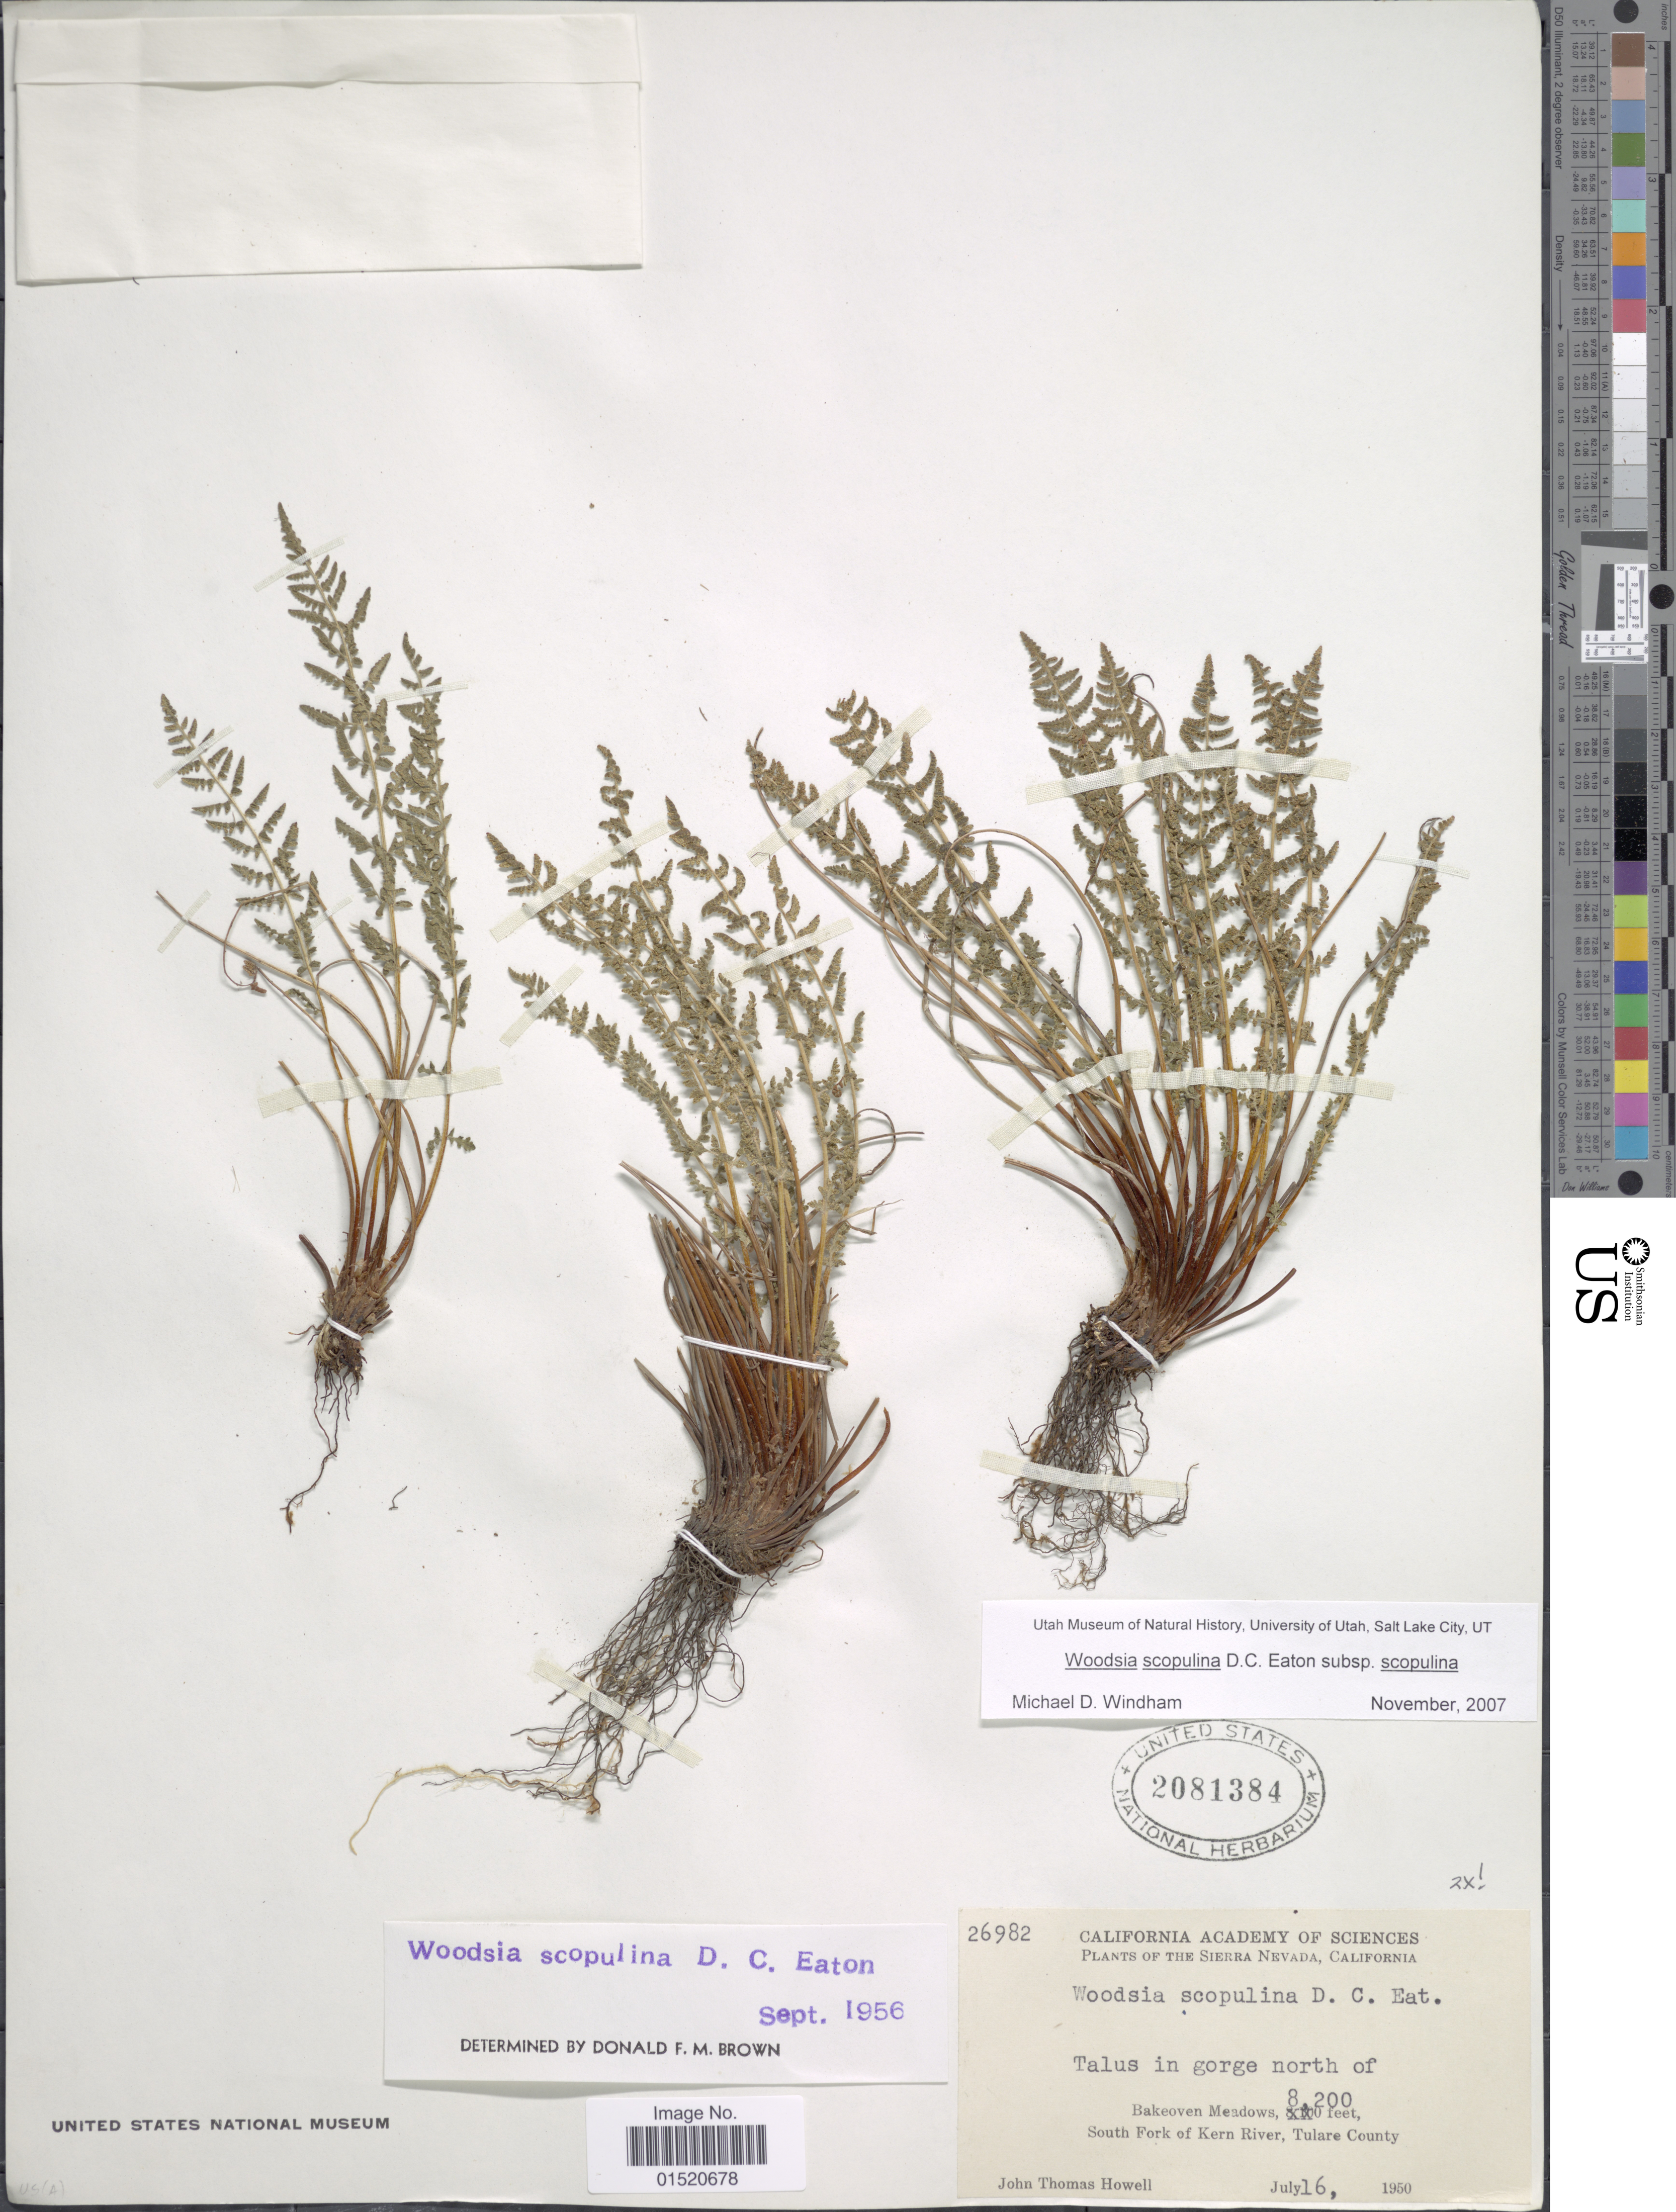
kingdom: Plantae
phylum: Tracheophyta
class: Polypodiopsida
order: Polypodiales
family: Woodsiaceae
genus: Woodsia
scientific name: Woodsia scopulina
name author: D.C. Eaton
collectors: J. T. Howell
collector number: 26982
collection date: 1950-07-16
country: United States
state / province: California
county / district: Tulare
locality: The Sierra Nevada, Bakeoven Meadows, Talus in gorge north of South Fork of Kern River, Tulare County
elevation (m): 2499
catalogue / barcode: US 2081384